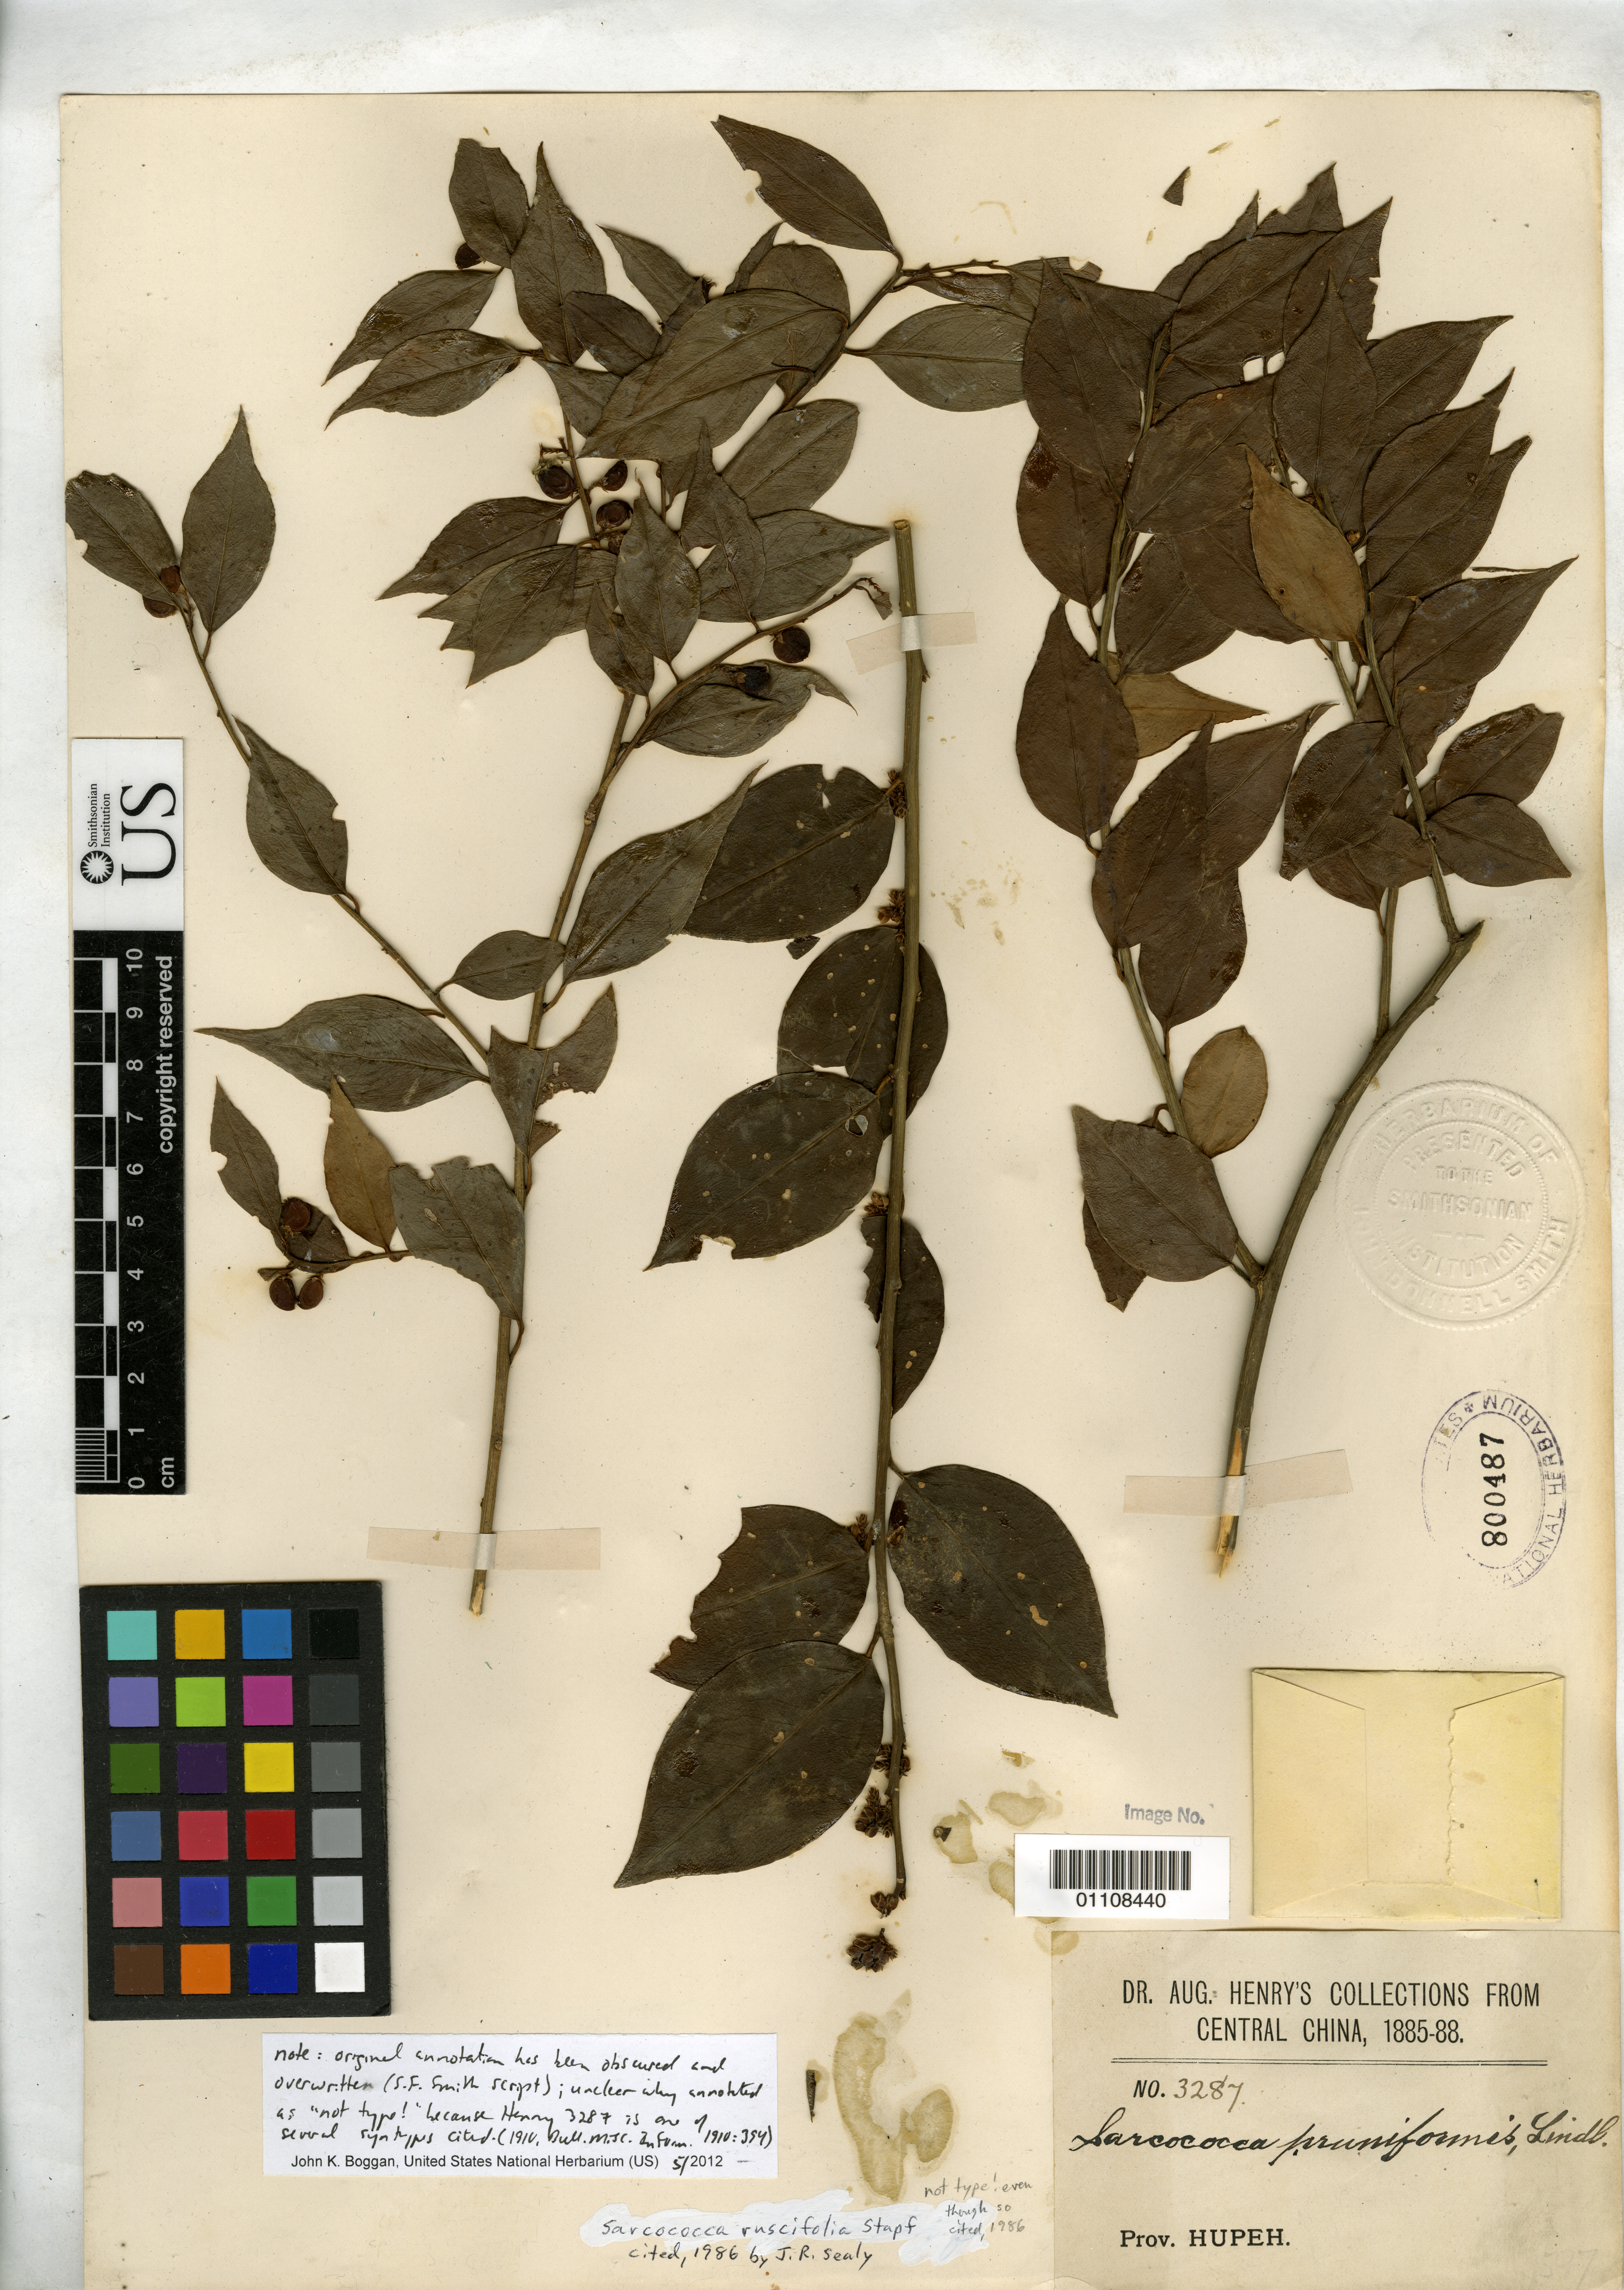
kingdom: Plantae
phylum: Tracheophyta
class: Magnoliopsida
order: Buxales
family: Buxaceae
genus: Sarcococca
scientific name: Sarcococca ruscifolia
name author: Stapf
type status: Syntype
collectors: A. Henry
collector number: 3287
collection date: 1885/1888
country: China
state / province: Hubei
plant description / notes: An original annotation has been obscured & overwritten (S.F. Smith script), "not type!" but unclear why; Henry 3287 is one of several collections [syntypes] cited in protologue.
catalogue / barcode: US 800487